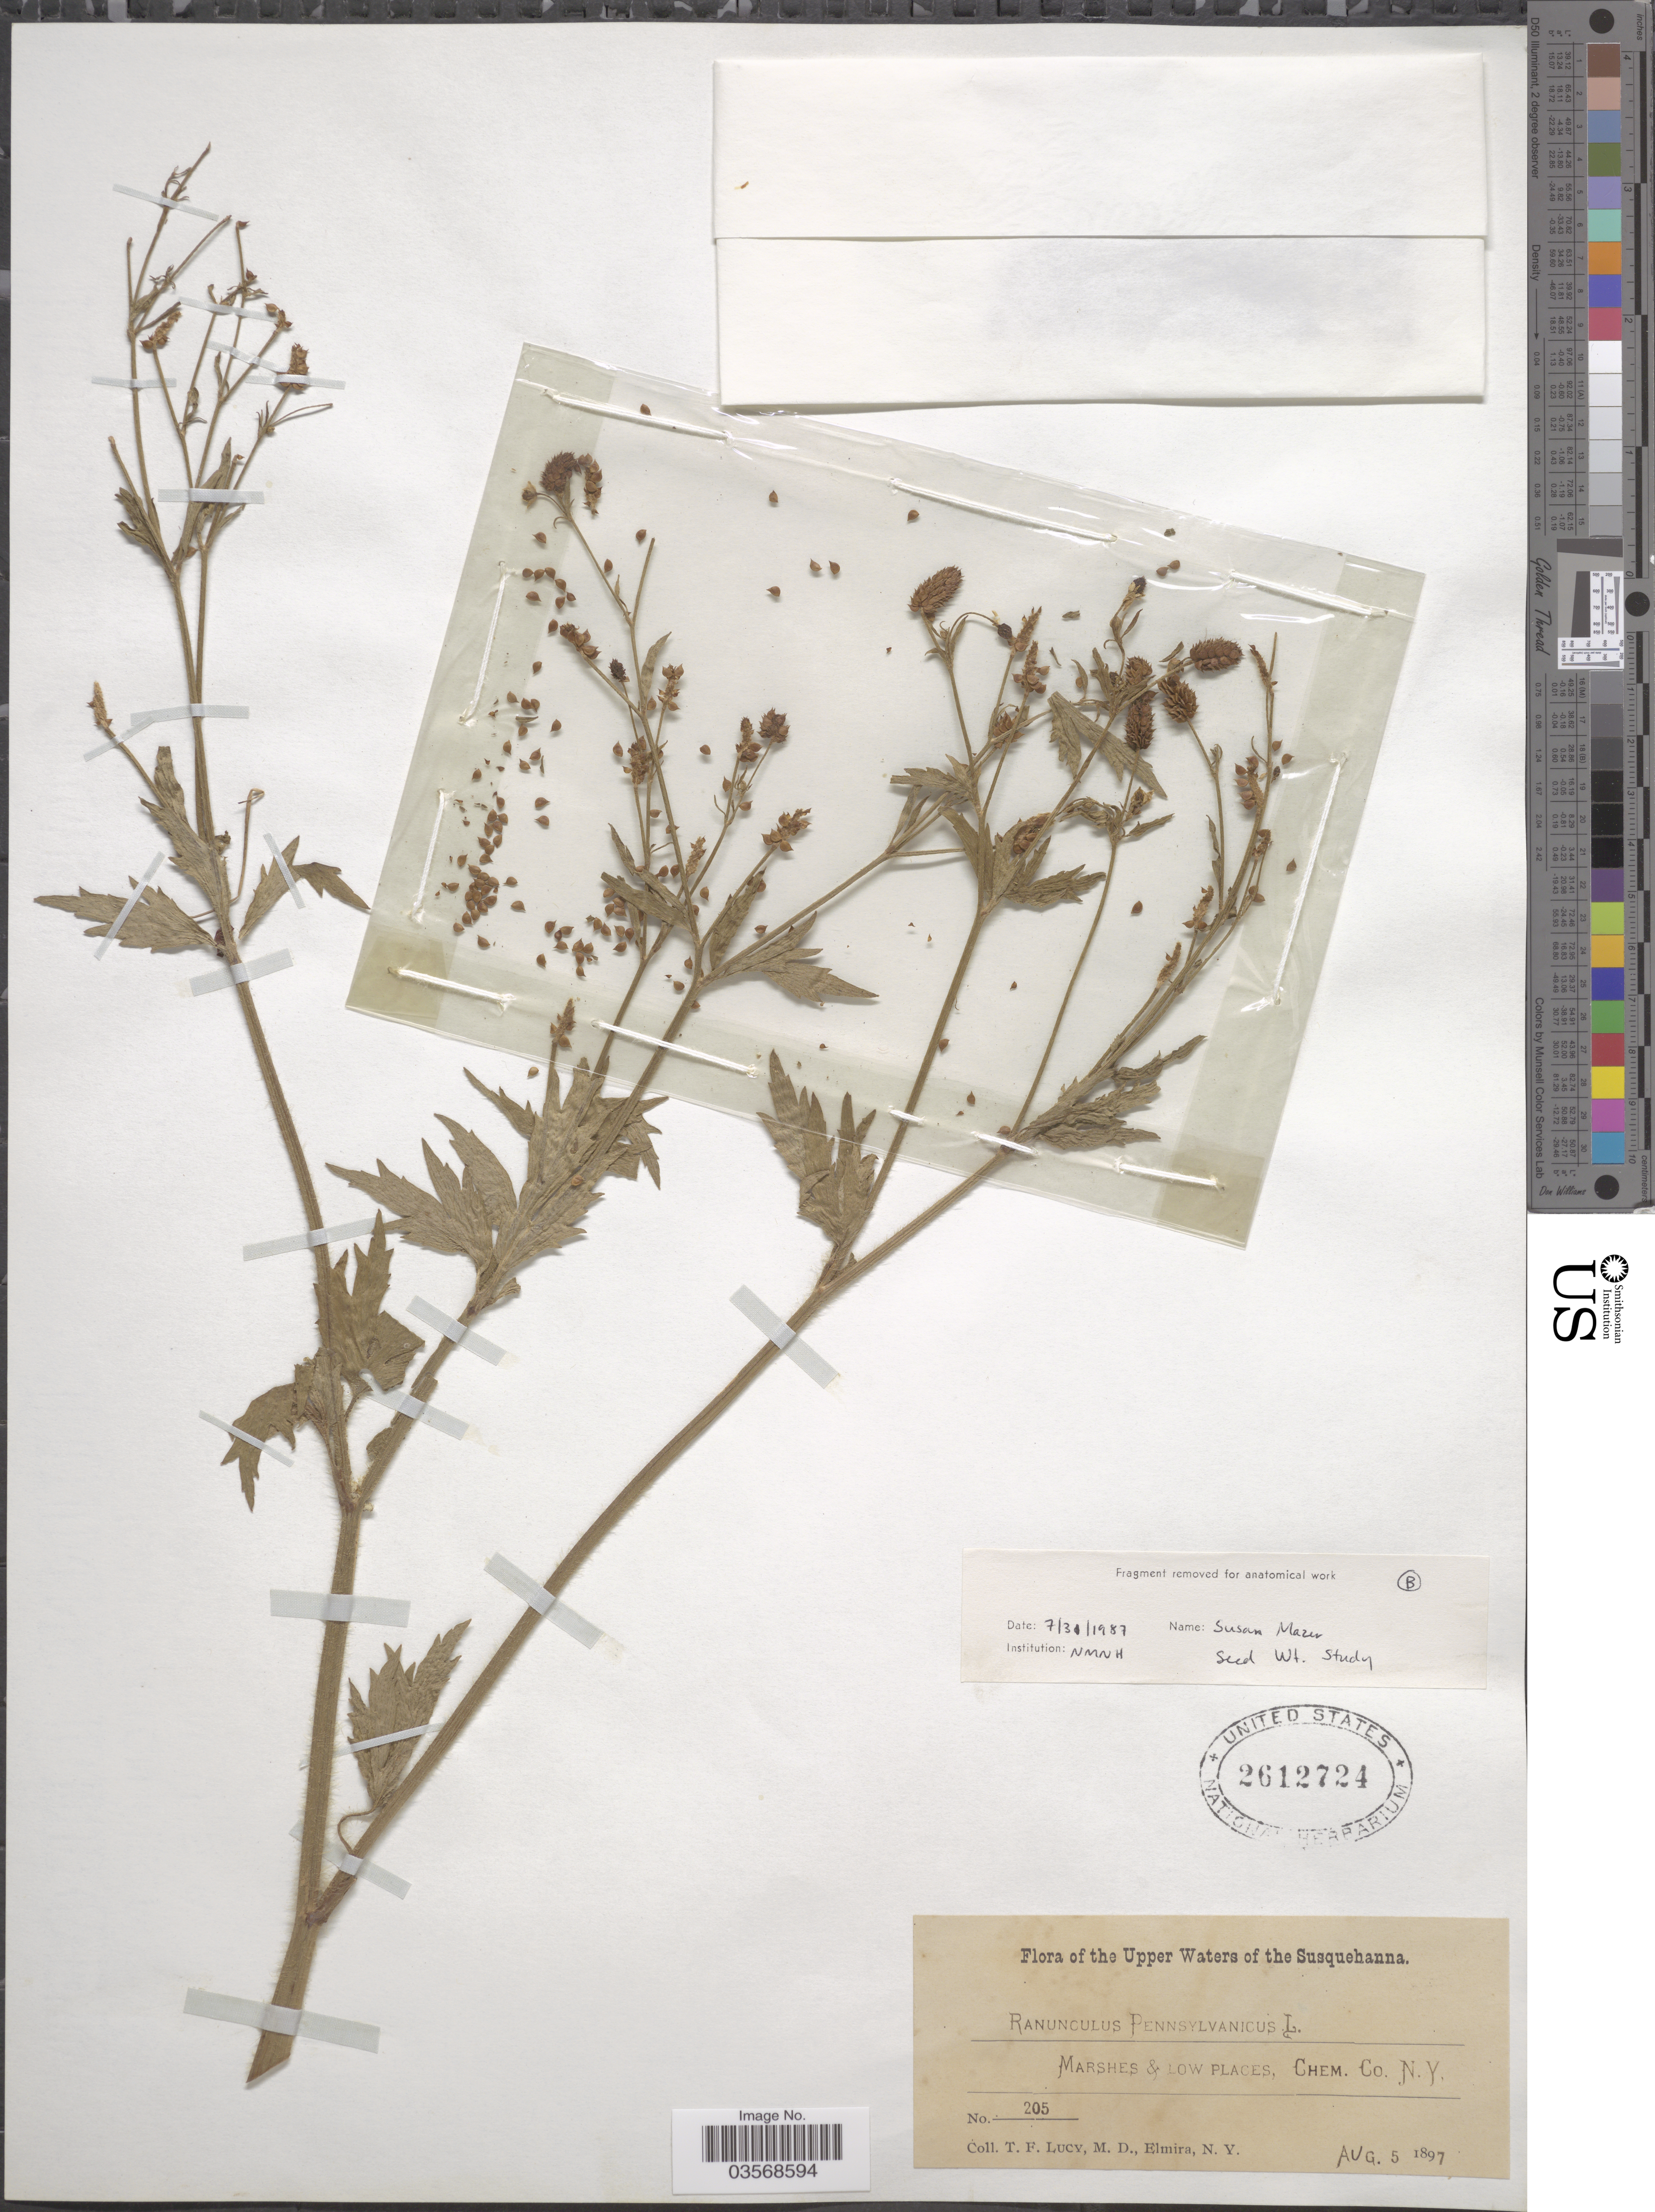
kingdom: Plantae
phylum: Tracheophyta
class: Magnoliopsida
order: Ranunculales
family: Ranunculaceae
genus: Ranunculus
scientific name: Ranunculus pensylvanicus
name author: L. f.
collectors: T. Lucy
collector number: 205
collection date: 1897-08-05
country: United States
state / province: New York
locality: The Upper Waters of the Susquehanna. Marshes & Low Places, Chem. Co.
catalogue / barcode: US 2612724